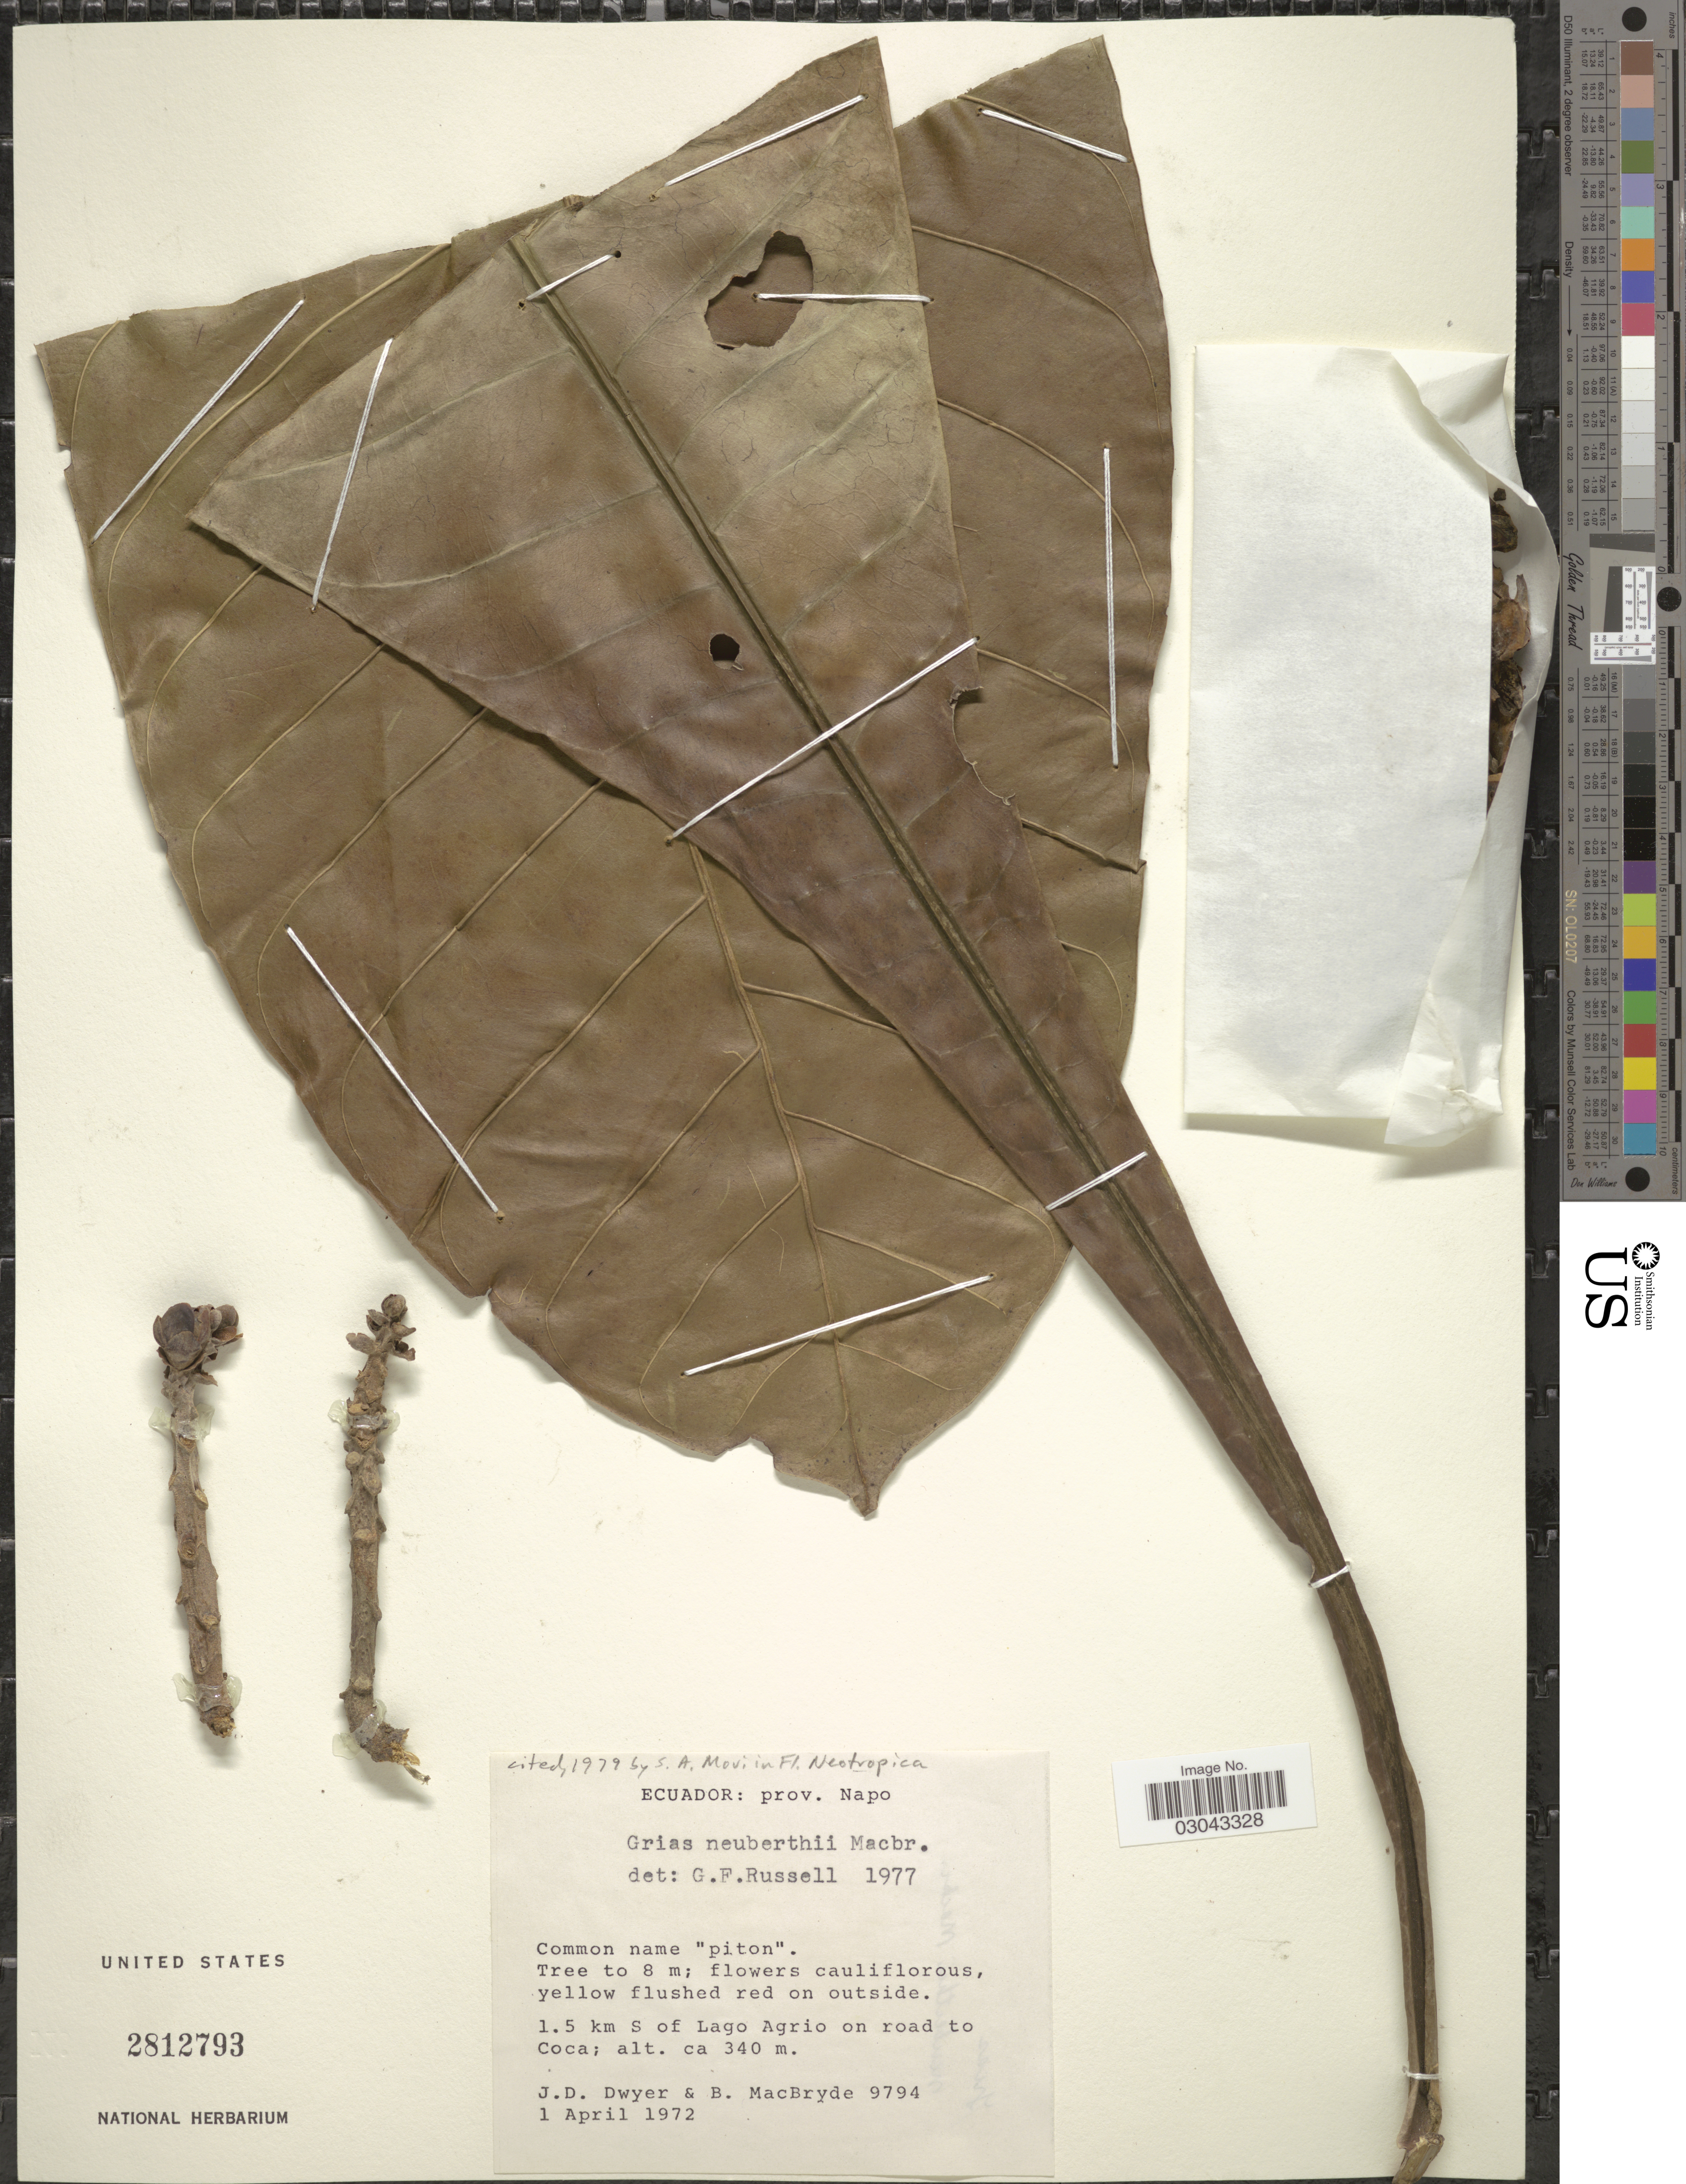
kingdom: Plantae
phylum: Tracheophyta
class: Magnoliopsida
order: Ericales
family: Lecythidaceae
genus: Grias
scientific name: Grias neuberthii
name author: J.F. Macbr.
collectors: J. D. Dwyer & B. MacBryde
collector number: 9794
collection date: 1972-04-01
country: Ecuador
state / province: Napo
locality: Prov. Napo, 1.5 km S of Lago Agrio on road to Coca.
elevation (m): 340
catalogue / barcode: US 2812793